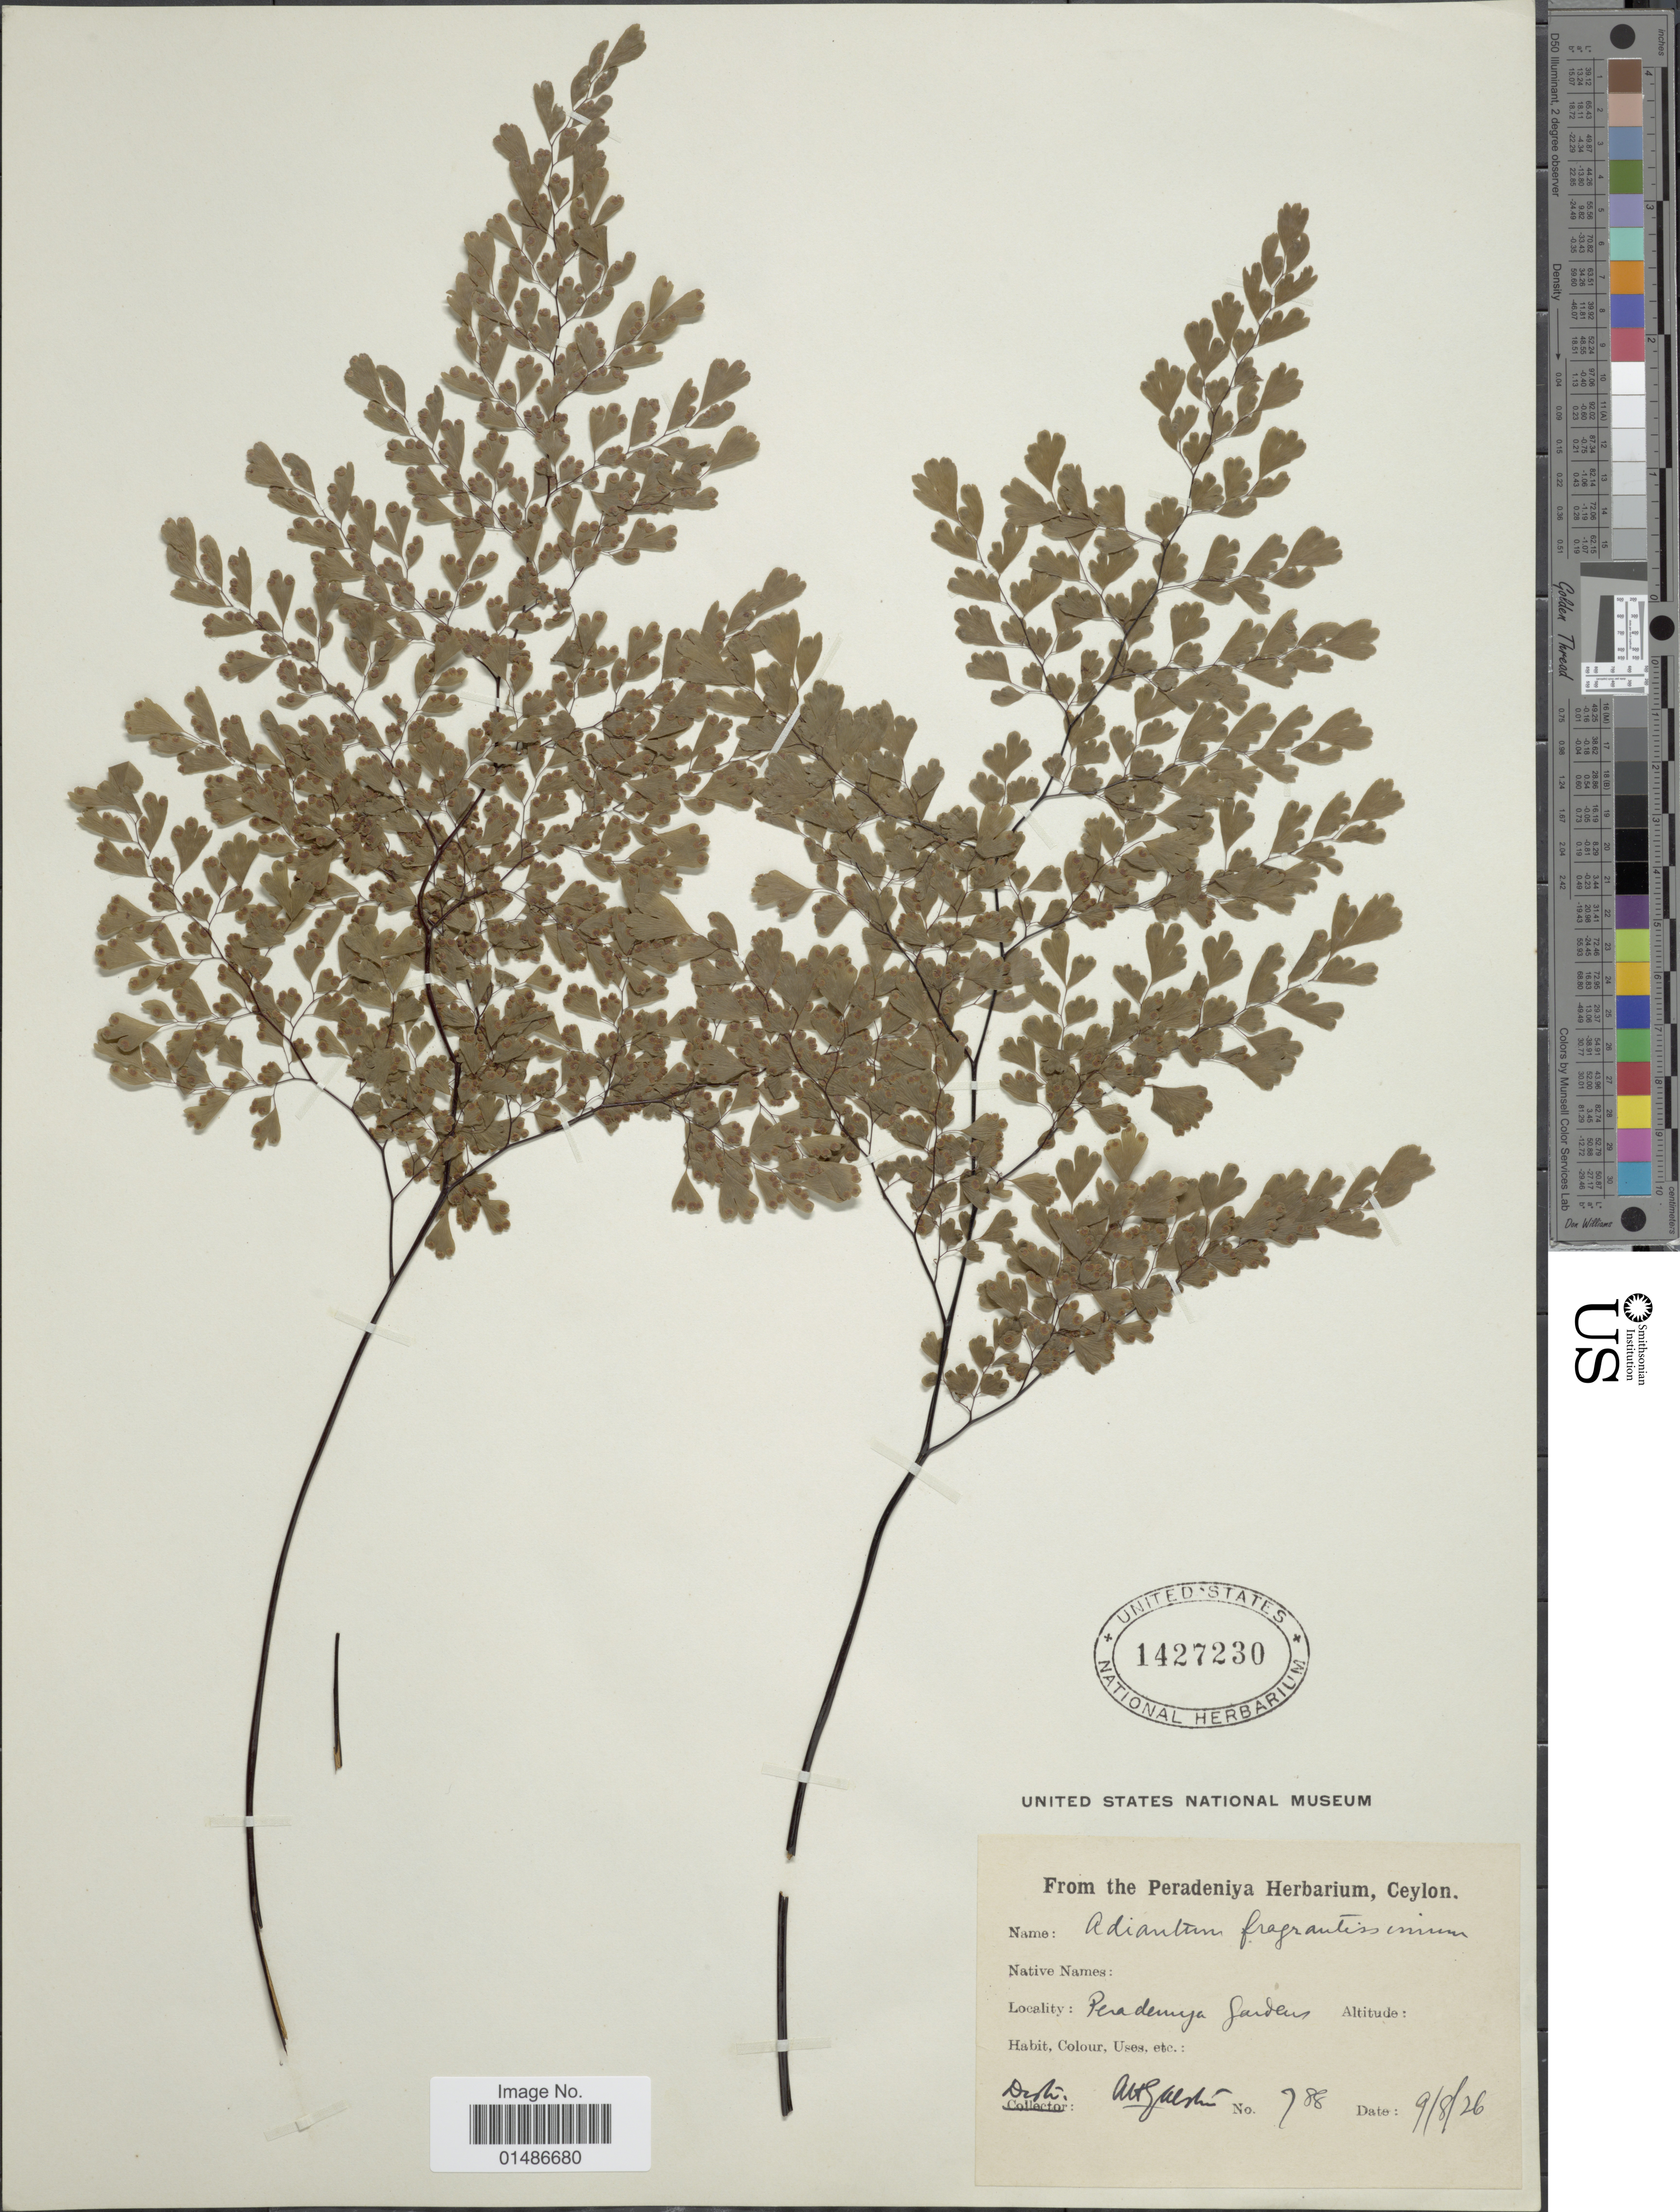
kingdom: Plantae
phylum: Tracheophyta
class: Polypodiopsida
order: Polypodiales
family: Pteridaceae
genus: Adiantum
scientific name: Adiantum raddianum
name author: C. Presl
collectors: ex herb. Peradeniya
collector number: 788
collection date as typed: Transcribed d/m/y: 9/8/26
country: Sri Lanka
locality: Peradeniya Gardens. Distr. Arogalston. [interpreted]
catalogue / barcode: US 1427230